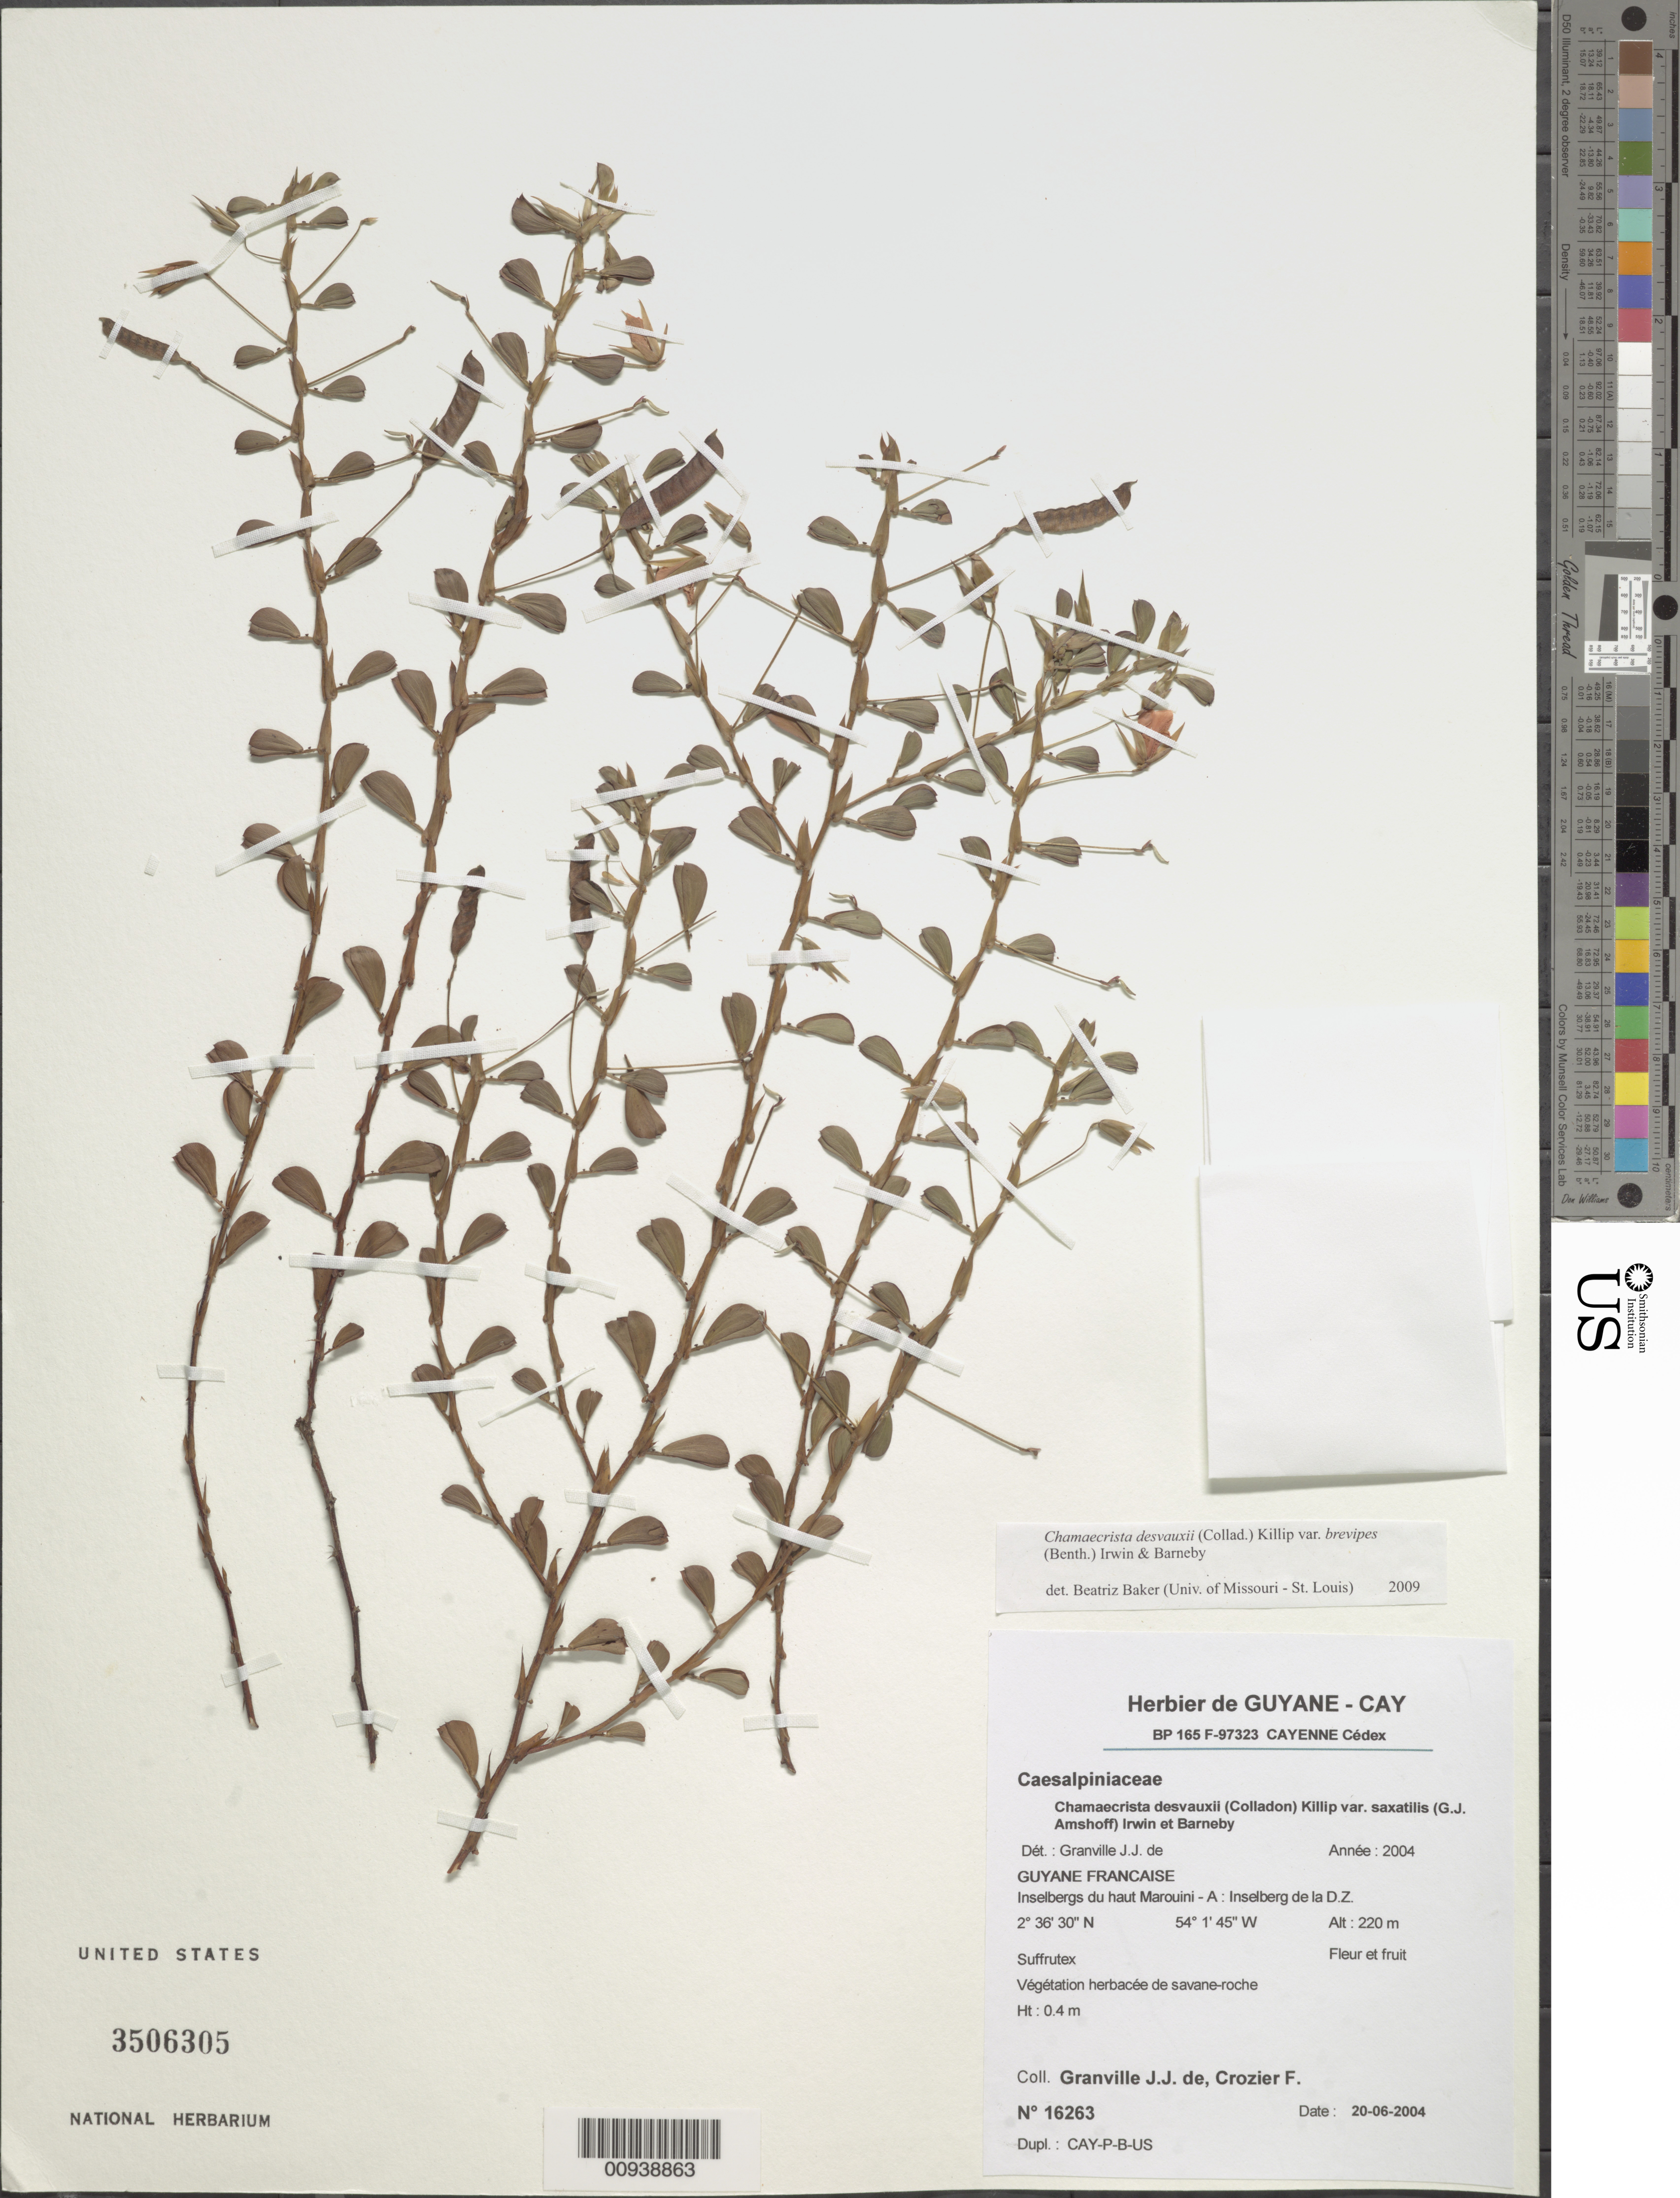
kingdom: Plantae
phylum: Tracheophyta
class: Magnoliopsida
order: Fabales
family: Fabaceae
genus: Chamaecrista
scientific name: Chamaecrista desvauxii var. brevipes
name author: (Benth.) H.S. Irwin & Barneby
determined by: Baker, B.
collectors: J.-J. de Granville & F. Crozier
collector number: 16263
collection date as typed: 20-Jun-04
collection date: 2004-06-20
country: French Guiana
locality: Haut Marouini-A; Inselberg de la D.Z.; Nord de la savanne-roche (D.Z.) du versant NE 2º54'484"N - 54º1'774"O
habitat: Végétation herbacée de savane-roche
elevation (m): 220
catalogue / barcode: US 3506305